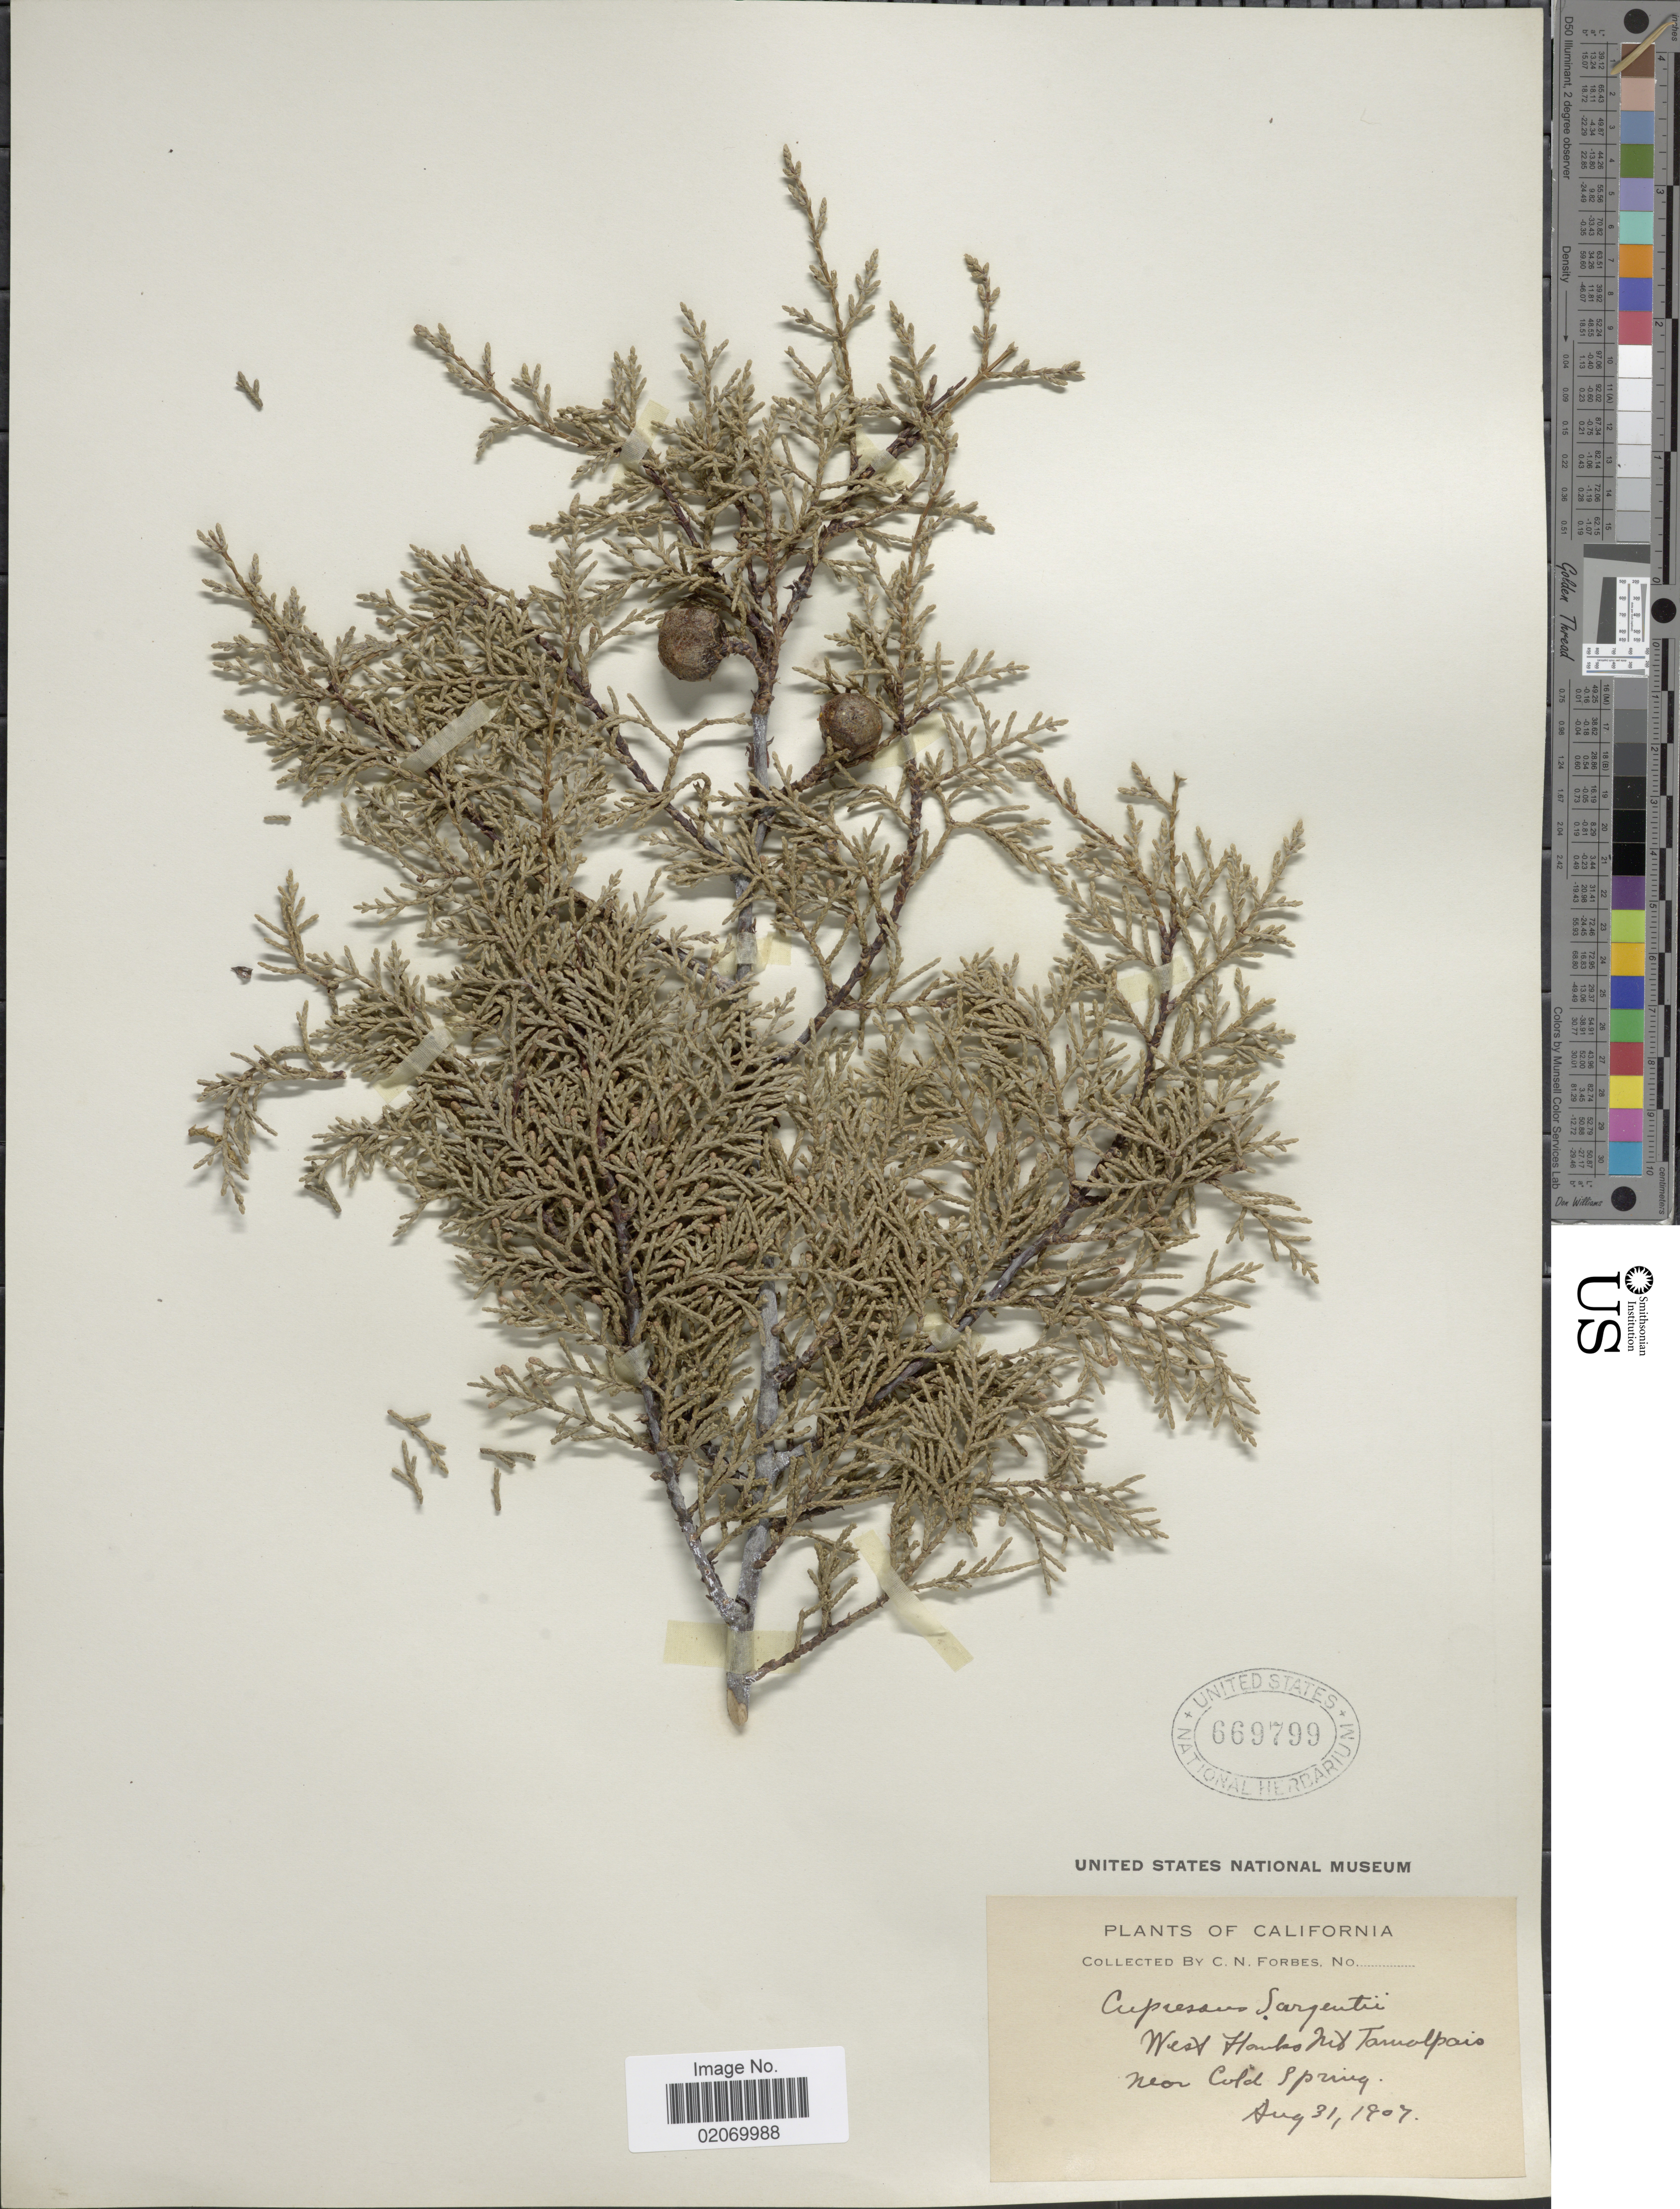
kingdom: Plantae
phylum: Tracheophyta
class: Pinopsida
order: Pinales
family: Cupressaceae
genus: Hesperocyparis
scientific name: Hesperocyparis sargentii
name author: (Jeps.) Bartel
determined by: (US) Smithsonian Institution - National Museum of Natural History - Department of Botany (UNITED STATES)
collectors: C. N. Forbes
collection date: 1907-08-31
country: United States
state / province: California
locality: West Hanks Mt Tamalpais, near Cold Spring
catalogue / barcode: US 669799